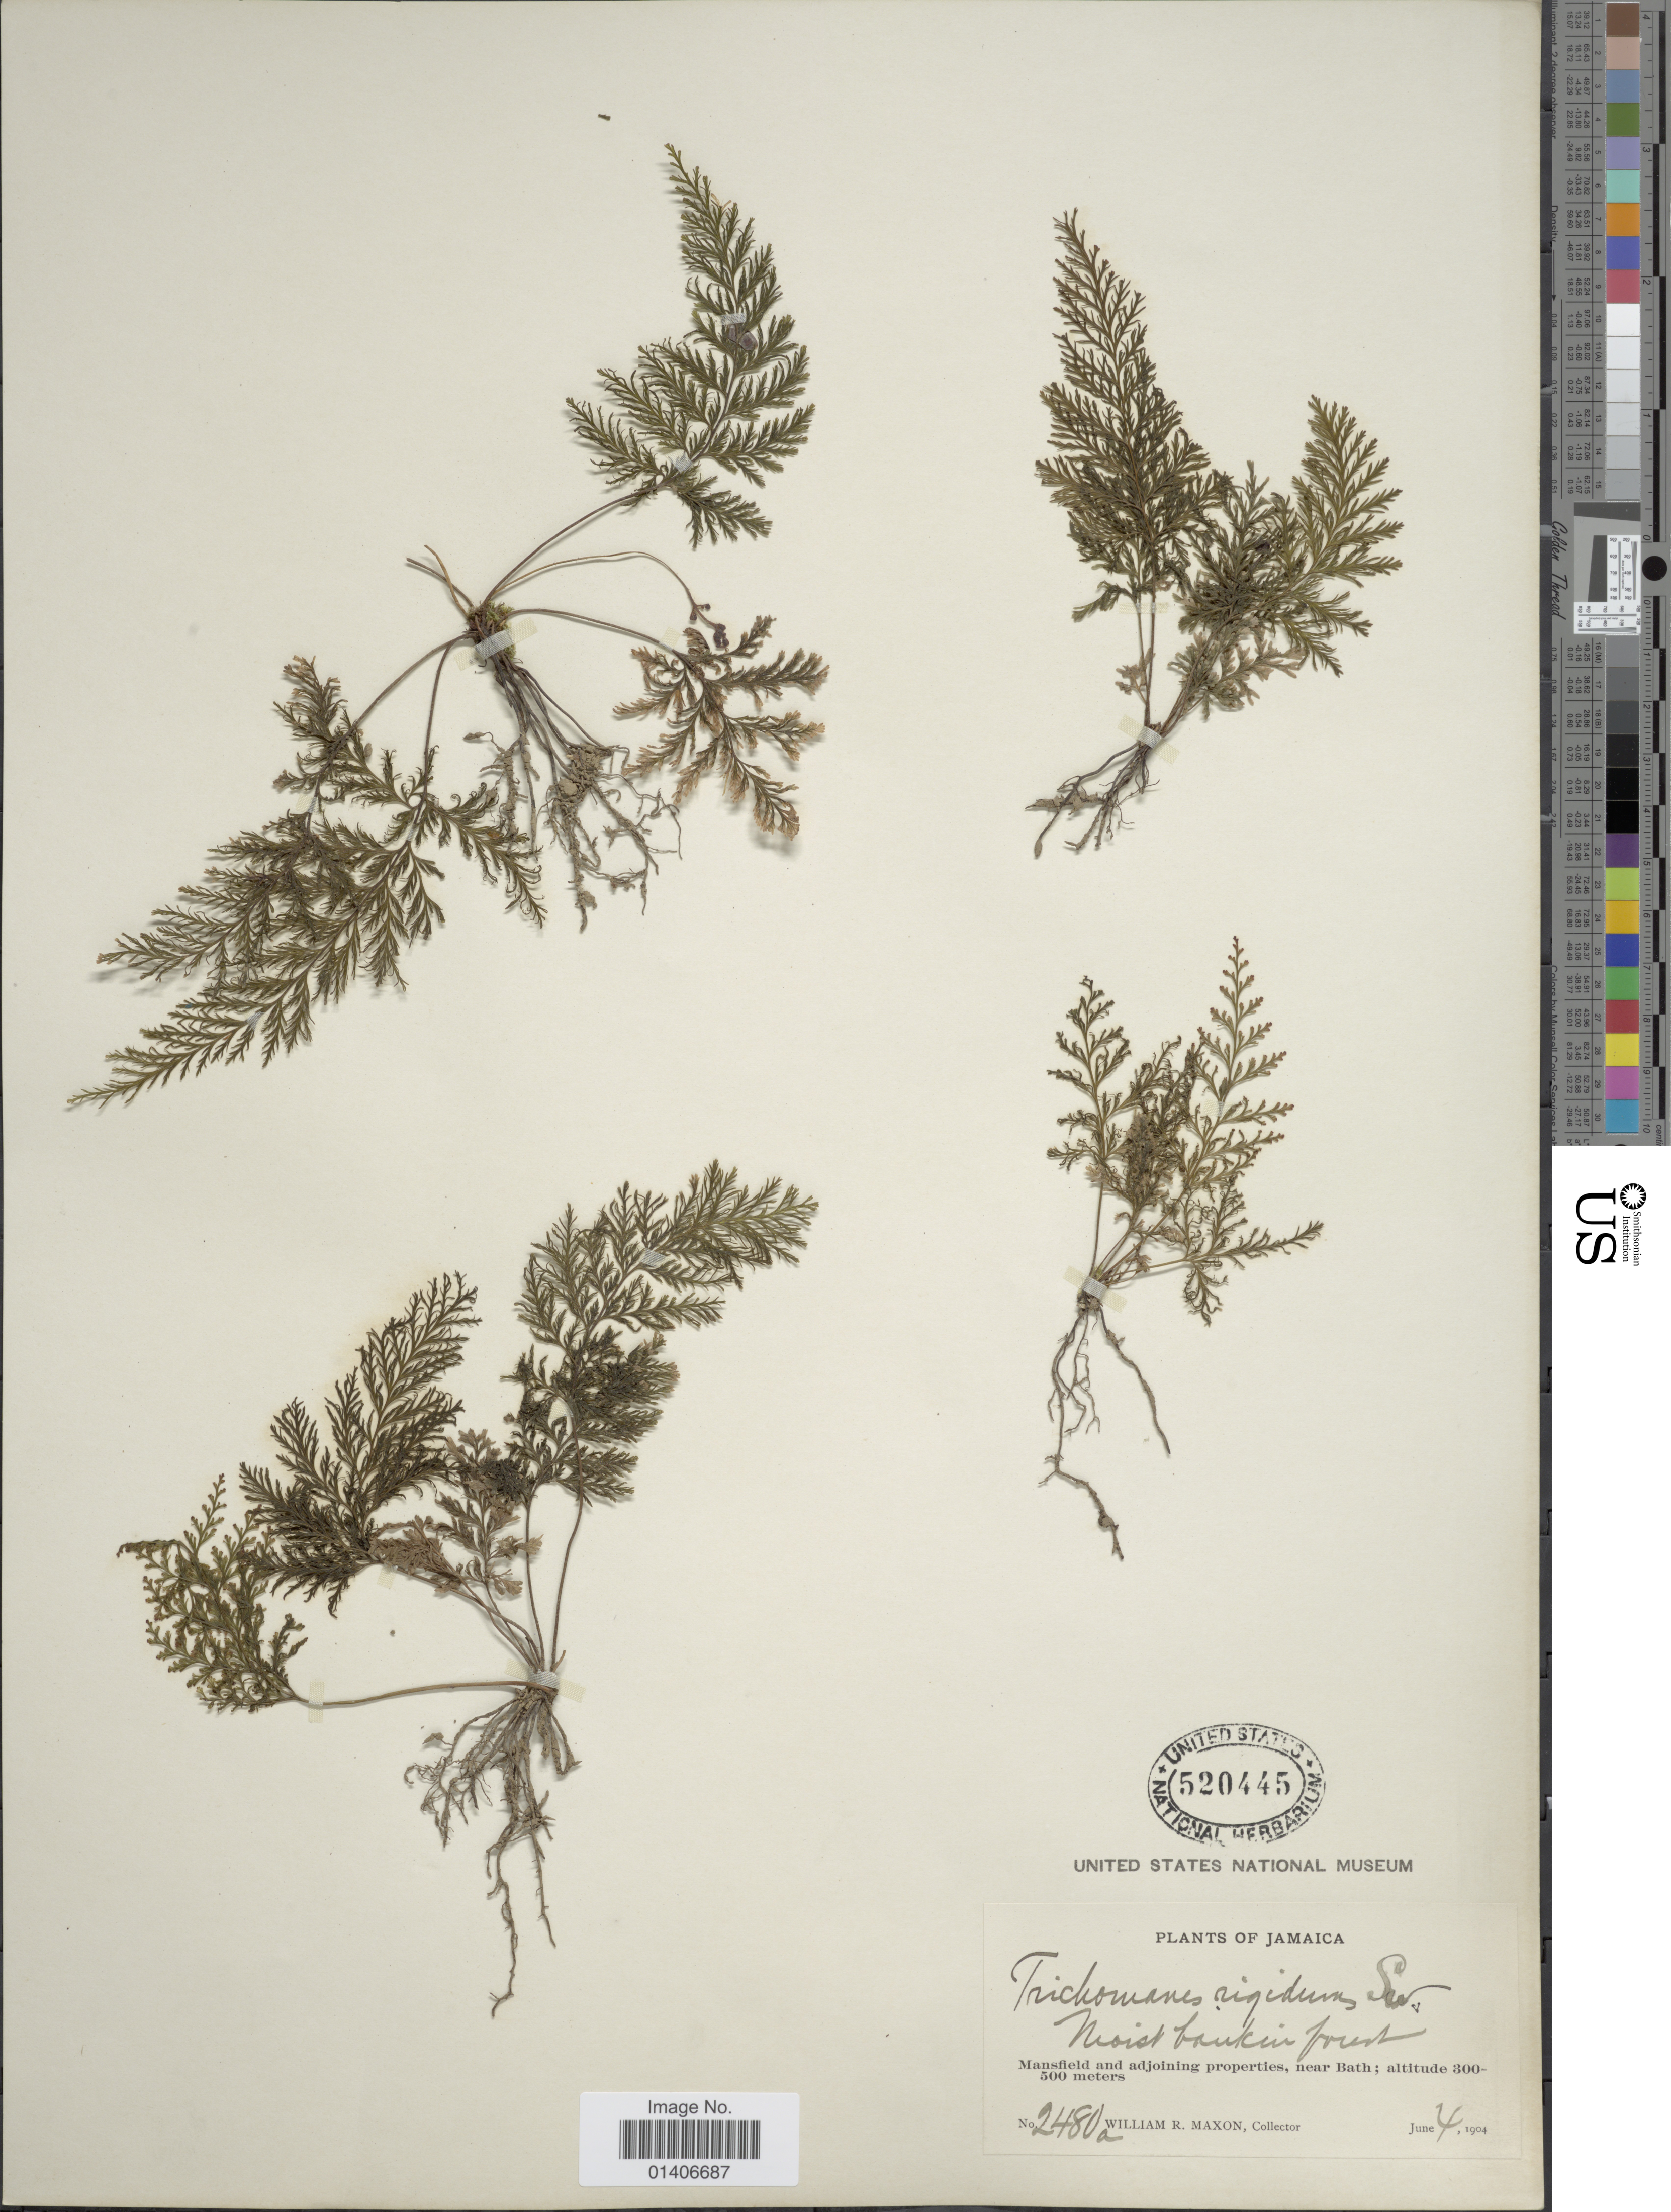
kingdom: Plantae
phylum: Tracheophyta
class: Polypodiopsida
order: Hymenophyllales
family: Hymenophyllaceae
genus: Abrodictyum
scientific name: Abrodictyum rigidum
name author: (Sw.) Ebihara & Dubuisson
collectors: W. R. Maxon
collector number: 2480a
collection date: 1904-06-04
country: Jamaica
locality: Mansfield and adjoining properties, near Bath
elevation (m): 300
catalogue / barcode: US 520445